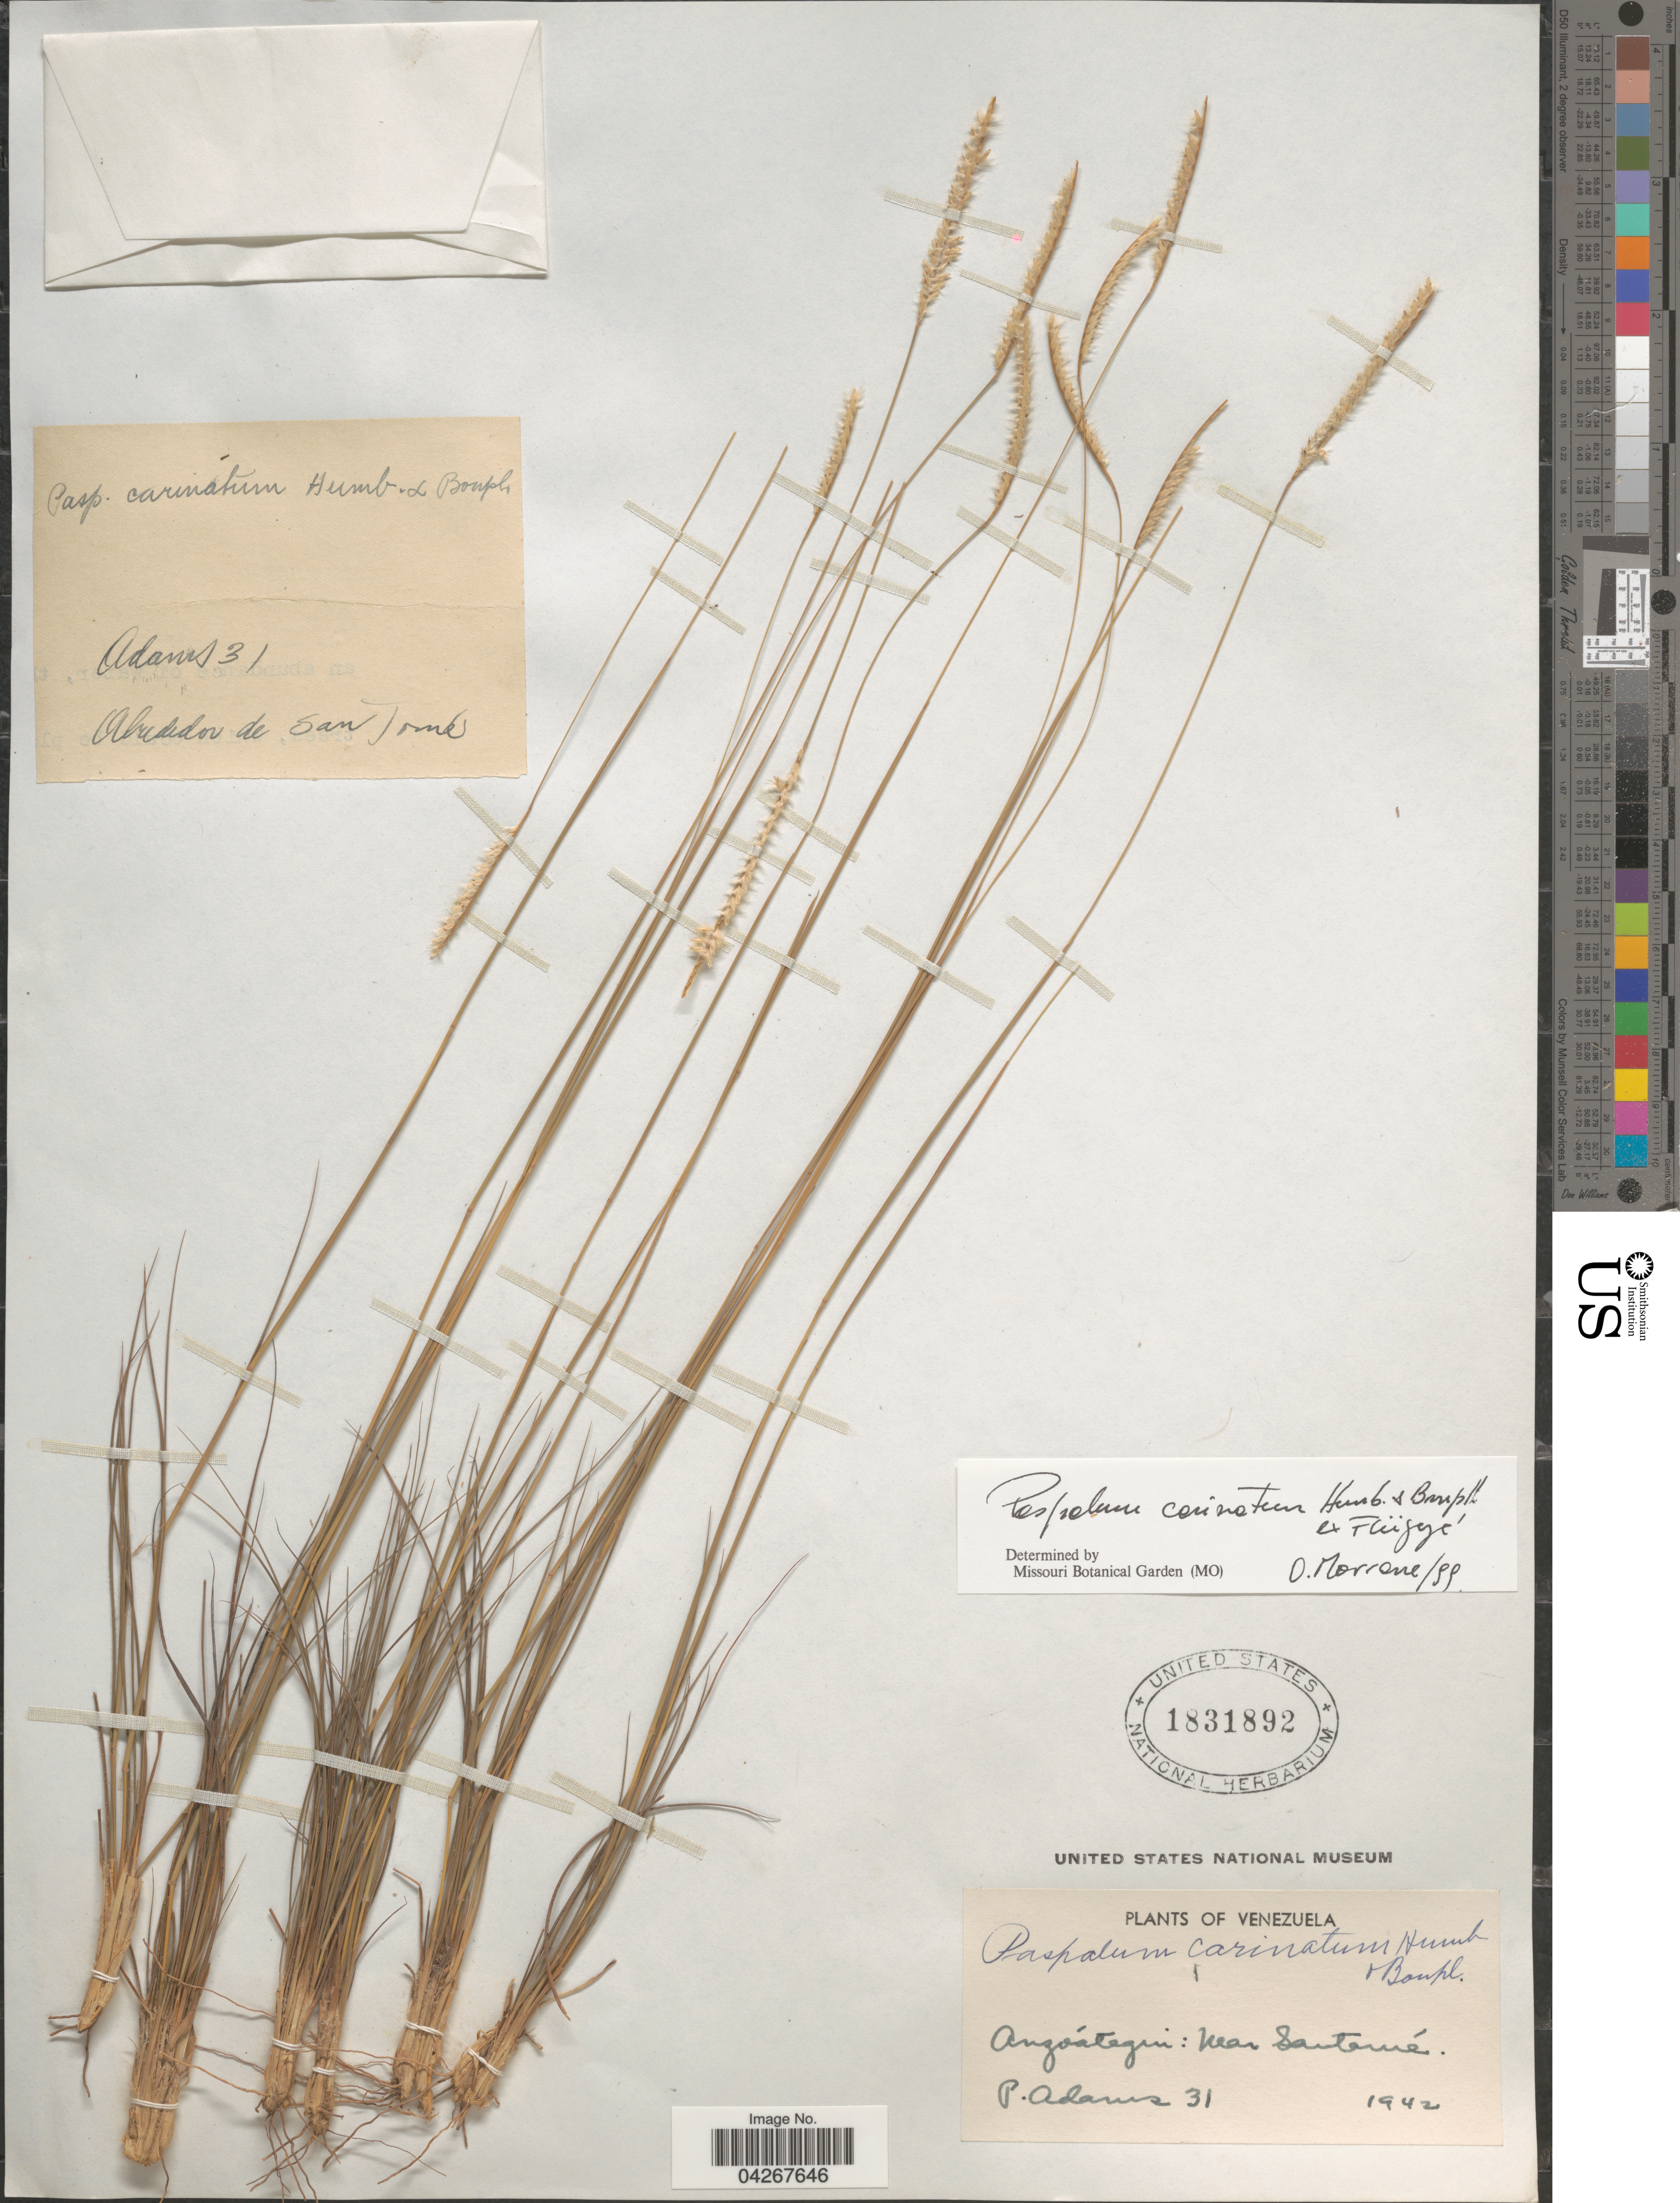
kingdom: Plantae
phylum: Tracheophyta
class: Liliopsida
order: Poales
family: Poaceae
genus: Paspalum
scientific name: Paspalum carinatum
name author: Humb. & Bonpl. ex Flüggé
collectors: P. Adams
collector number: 31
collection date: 1942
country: Venezuela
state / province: Anzoategui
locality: Near Santomé.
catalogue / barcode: US 1831892